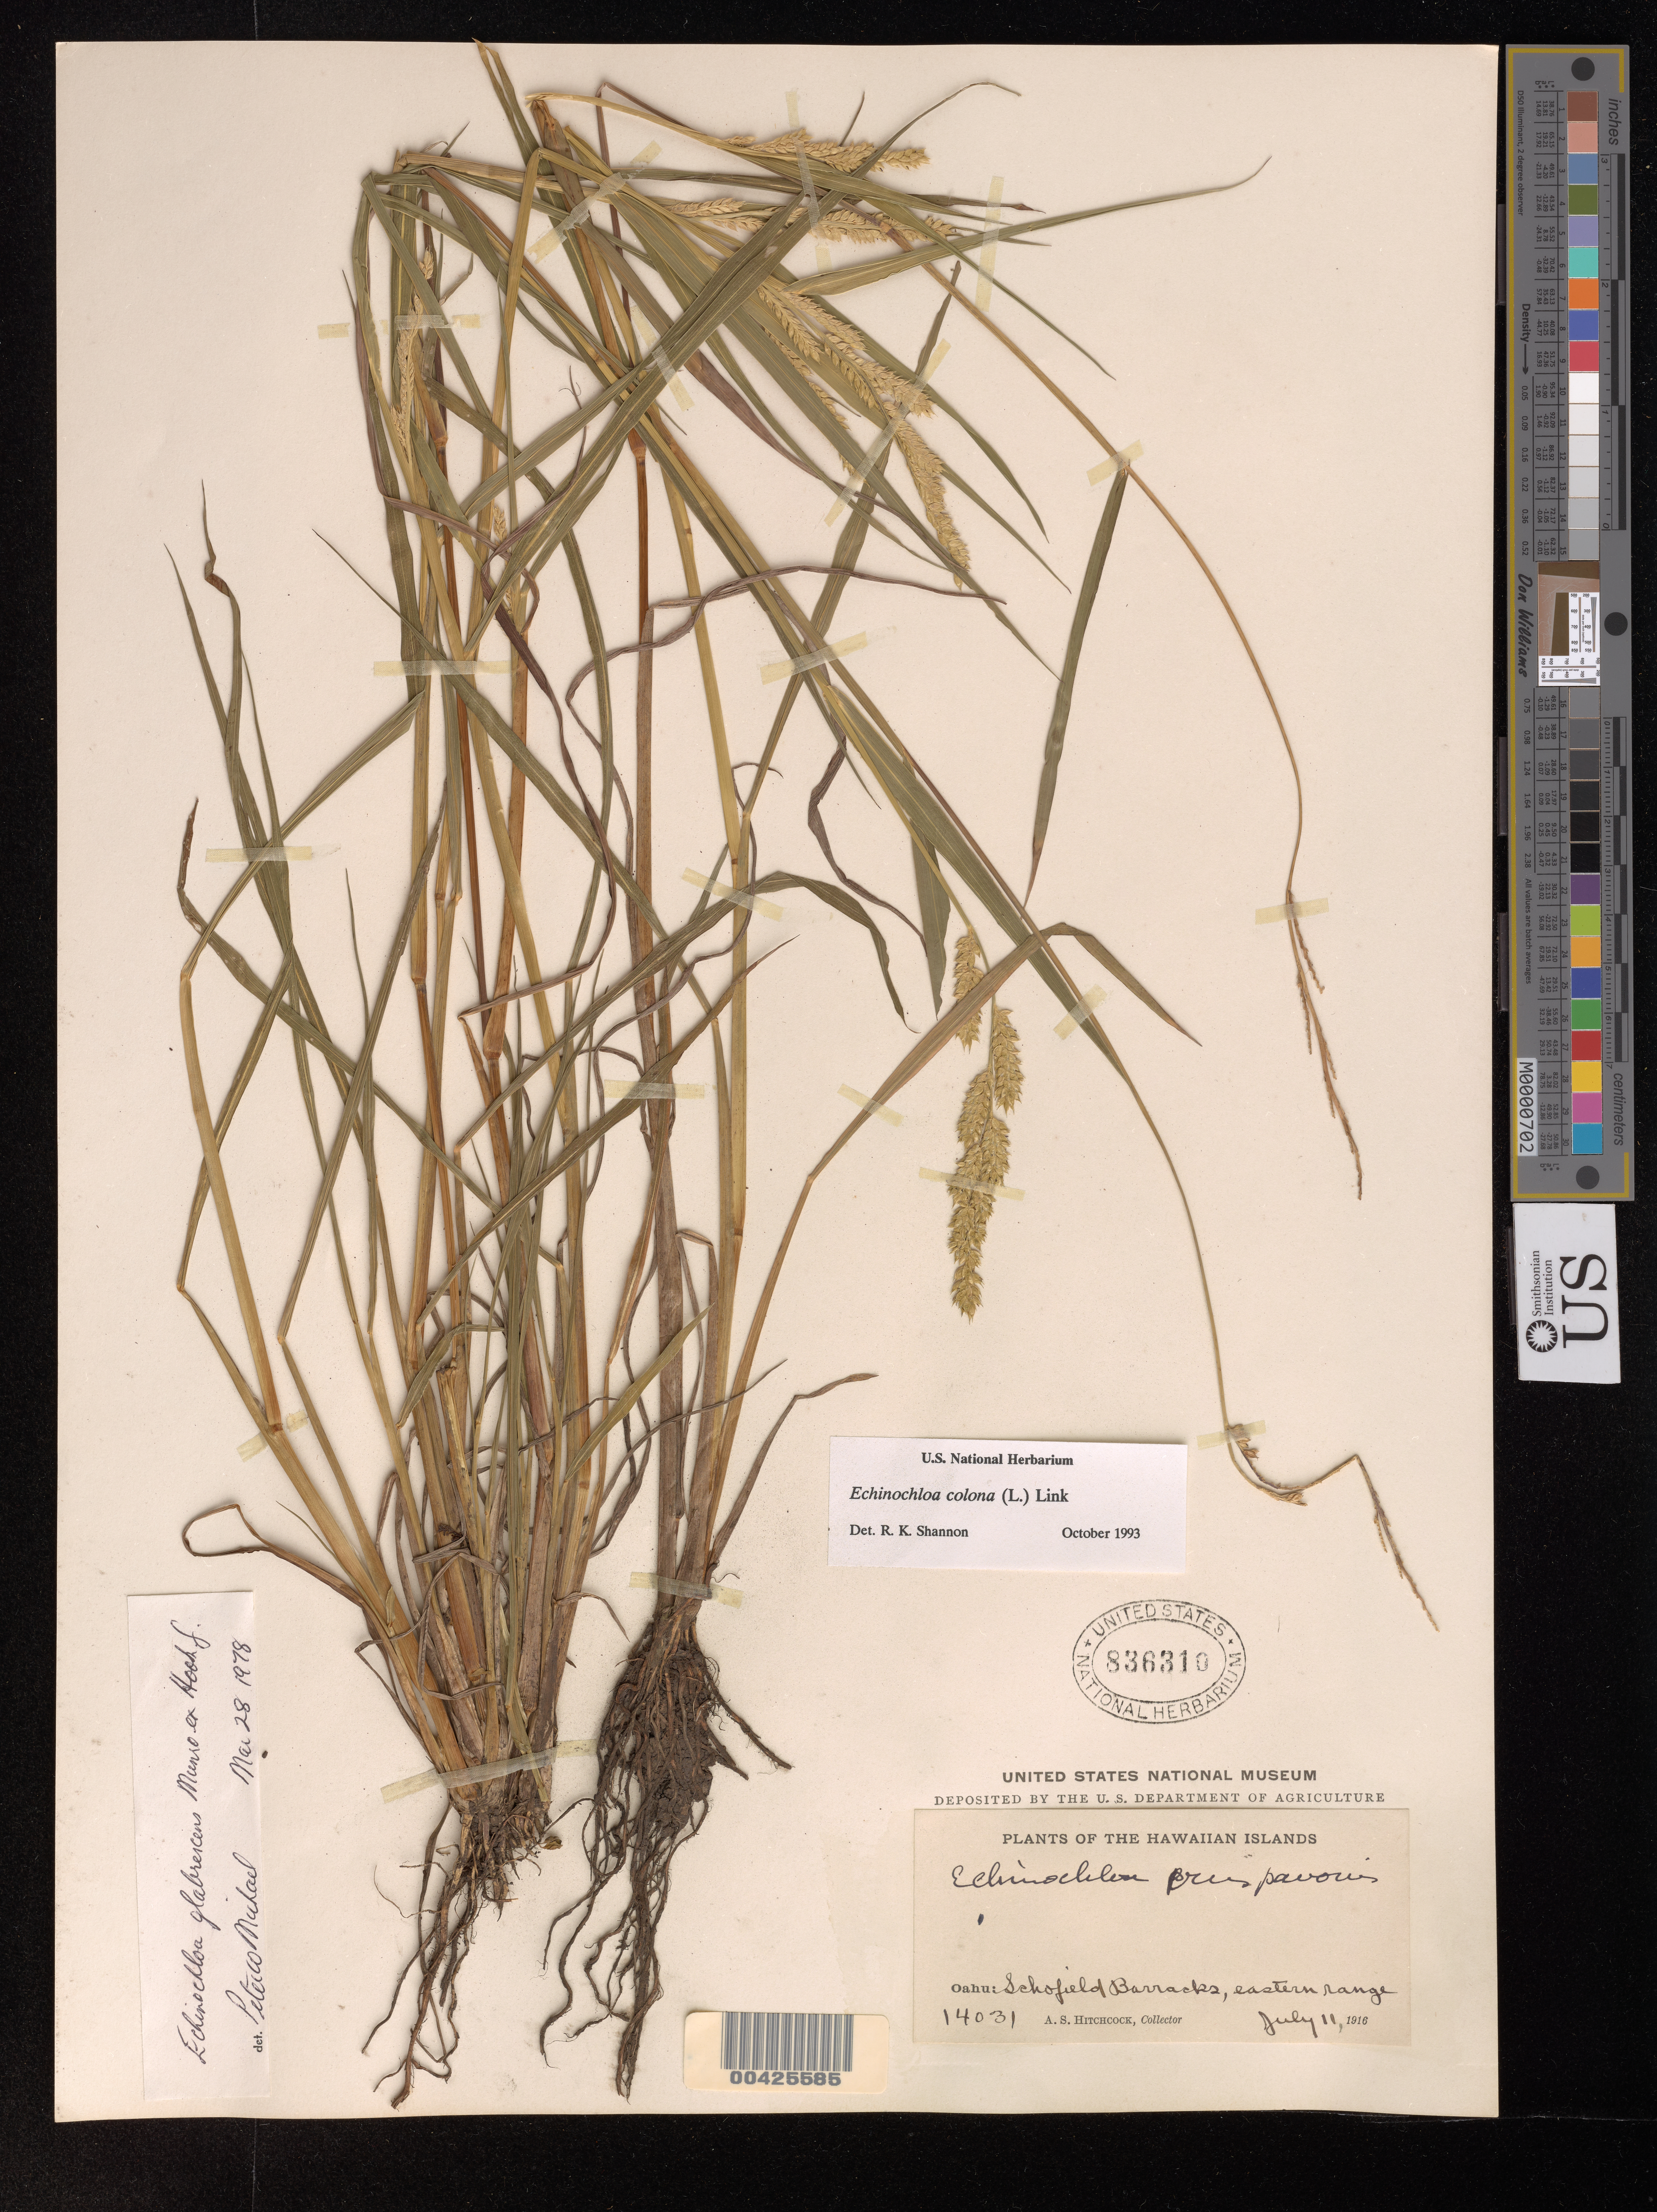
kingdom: Plantae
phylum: Tracheophyta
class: Liliopsida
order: Poales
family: Poaceae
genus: Echinochloa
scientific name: Echinochloa colona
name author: (L.) Link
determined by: Shannon, R. K., (UNITED STATES)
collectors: A. S. Hitchcock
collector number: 14031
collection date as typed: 11 Jul 1916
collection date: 1916-07-11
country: United States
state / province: Hawaii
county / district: Honolulu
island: Oahu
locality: Schofield Barracks, eastern range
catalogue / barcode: US 836310